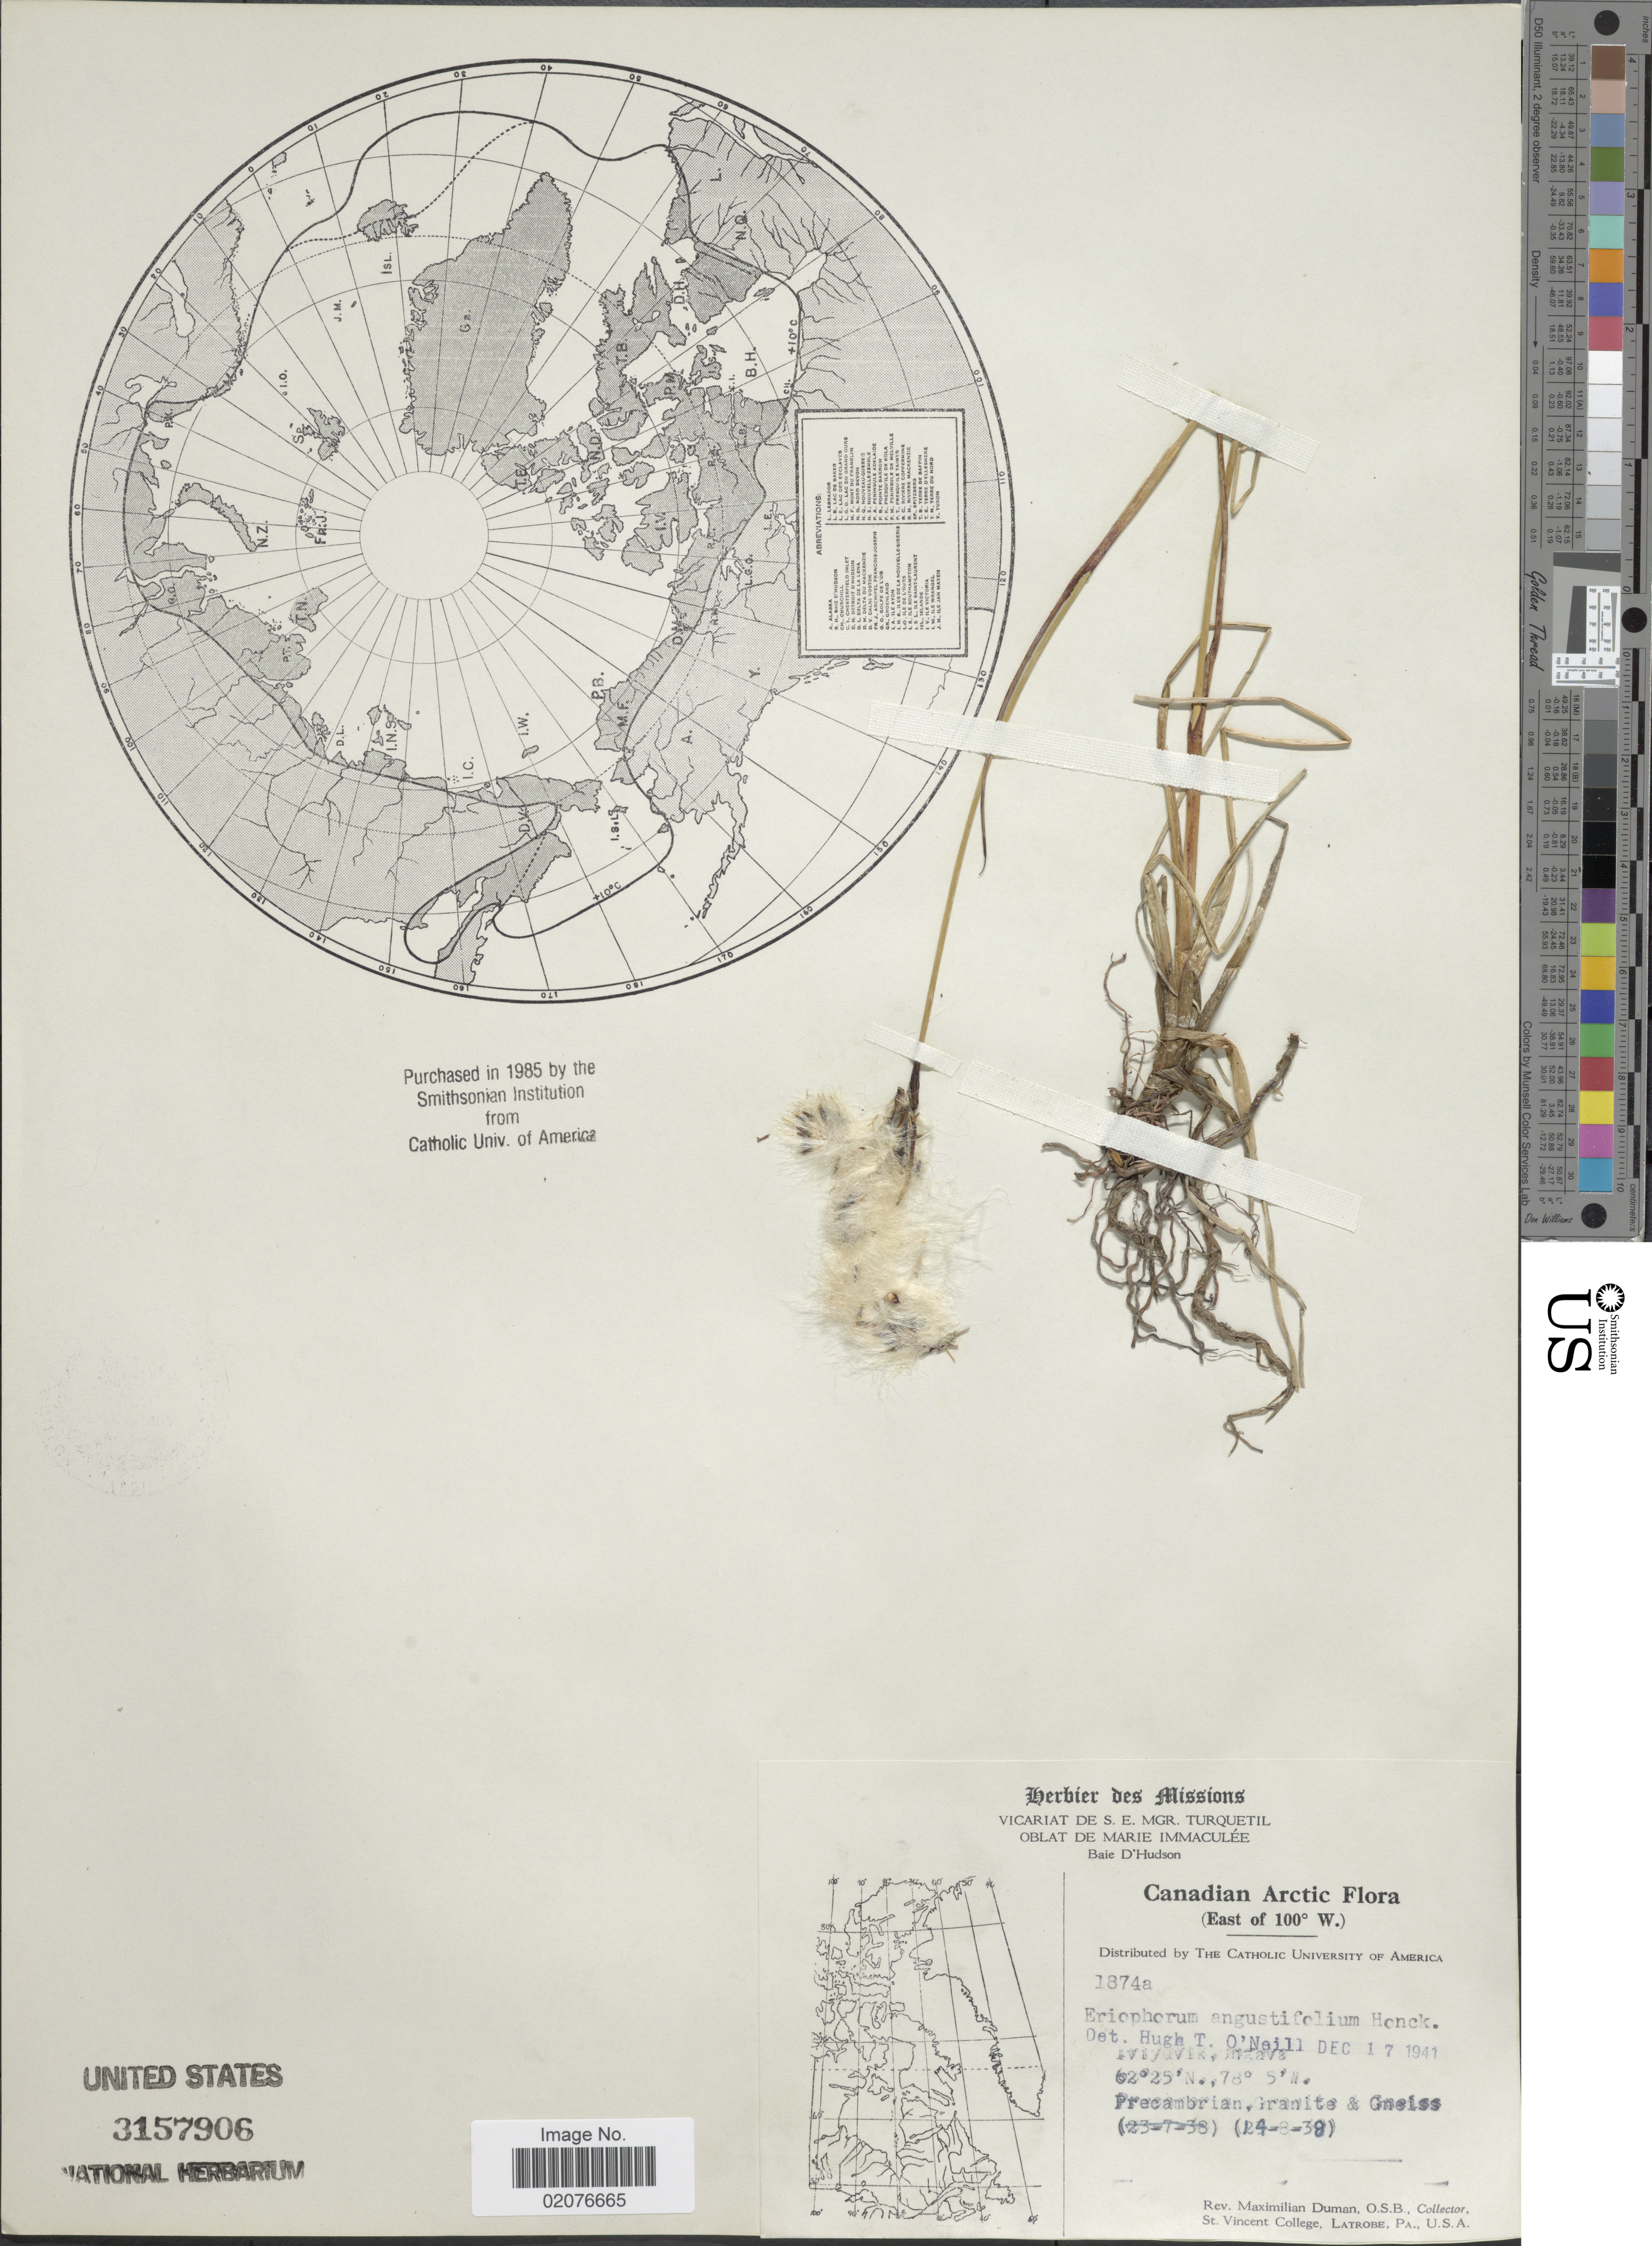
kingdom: Plantae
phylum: Tracheophyta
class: Liliopsida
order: Poales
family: Cyperaceae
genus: Eriophorum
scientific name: Eriophorum angustifolium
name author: Honck.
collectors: M. Duman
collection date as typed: Transcribed d/m/y: 14/8/38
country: Canada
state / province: Quebec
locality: Canadian Arctic (East of 100° W), Ivujivik, Ungava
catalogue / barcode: US 3157906